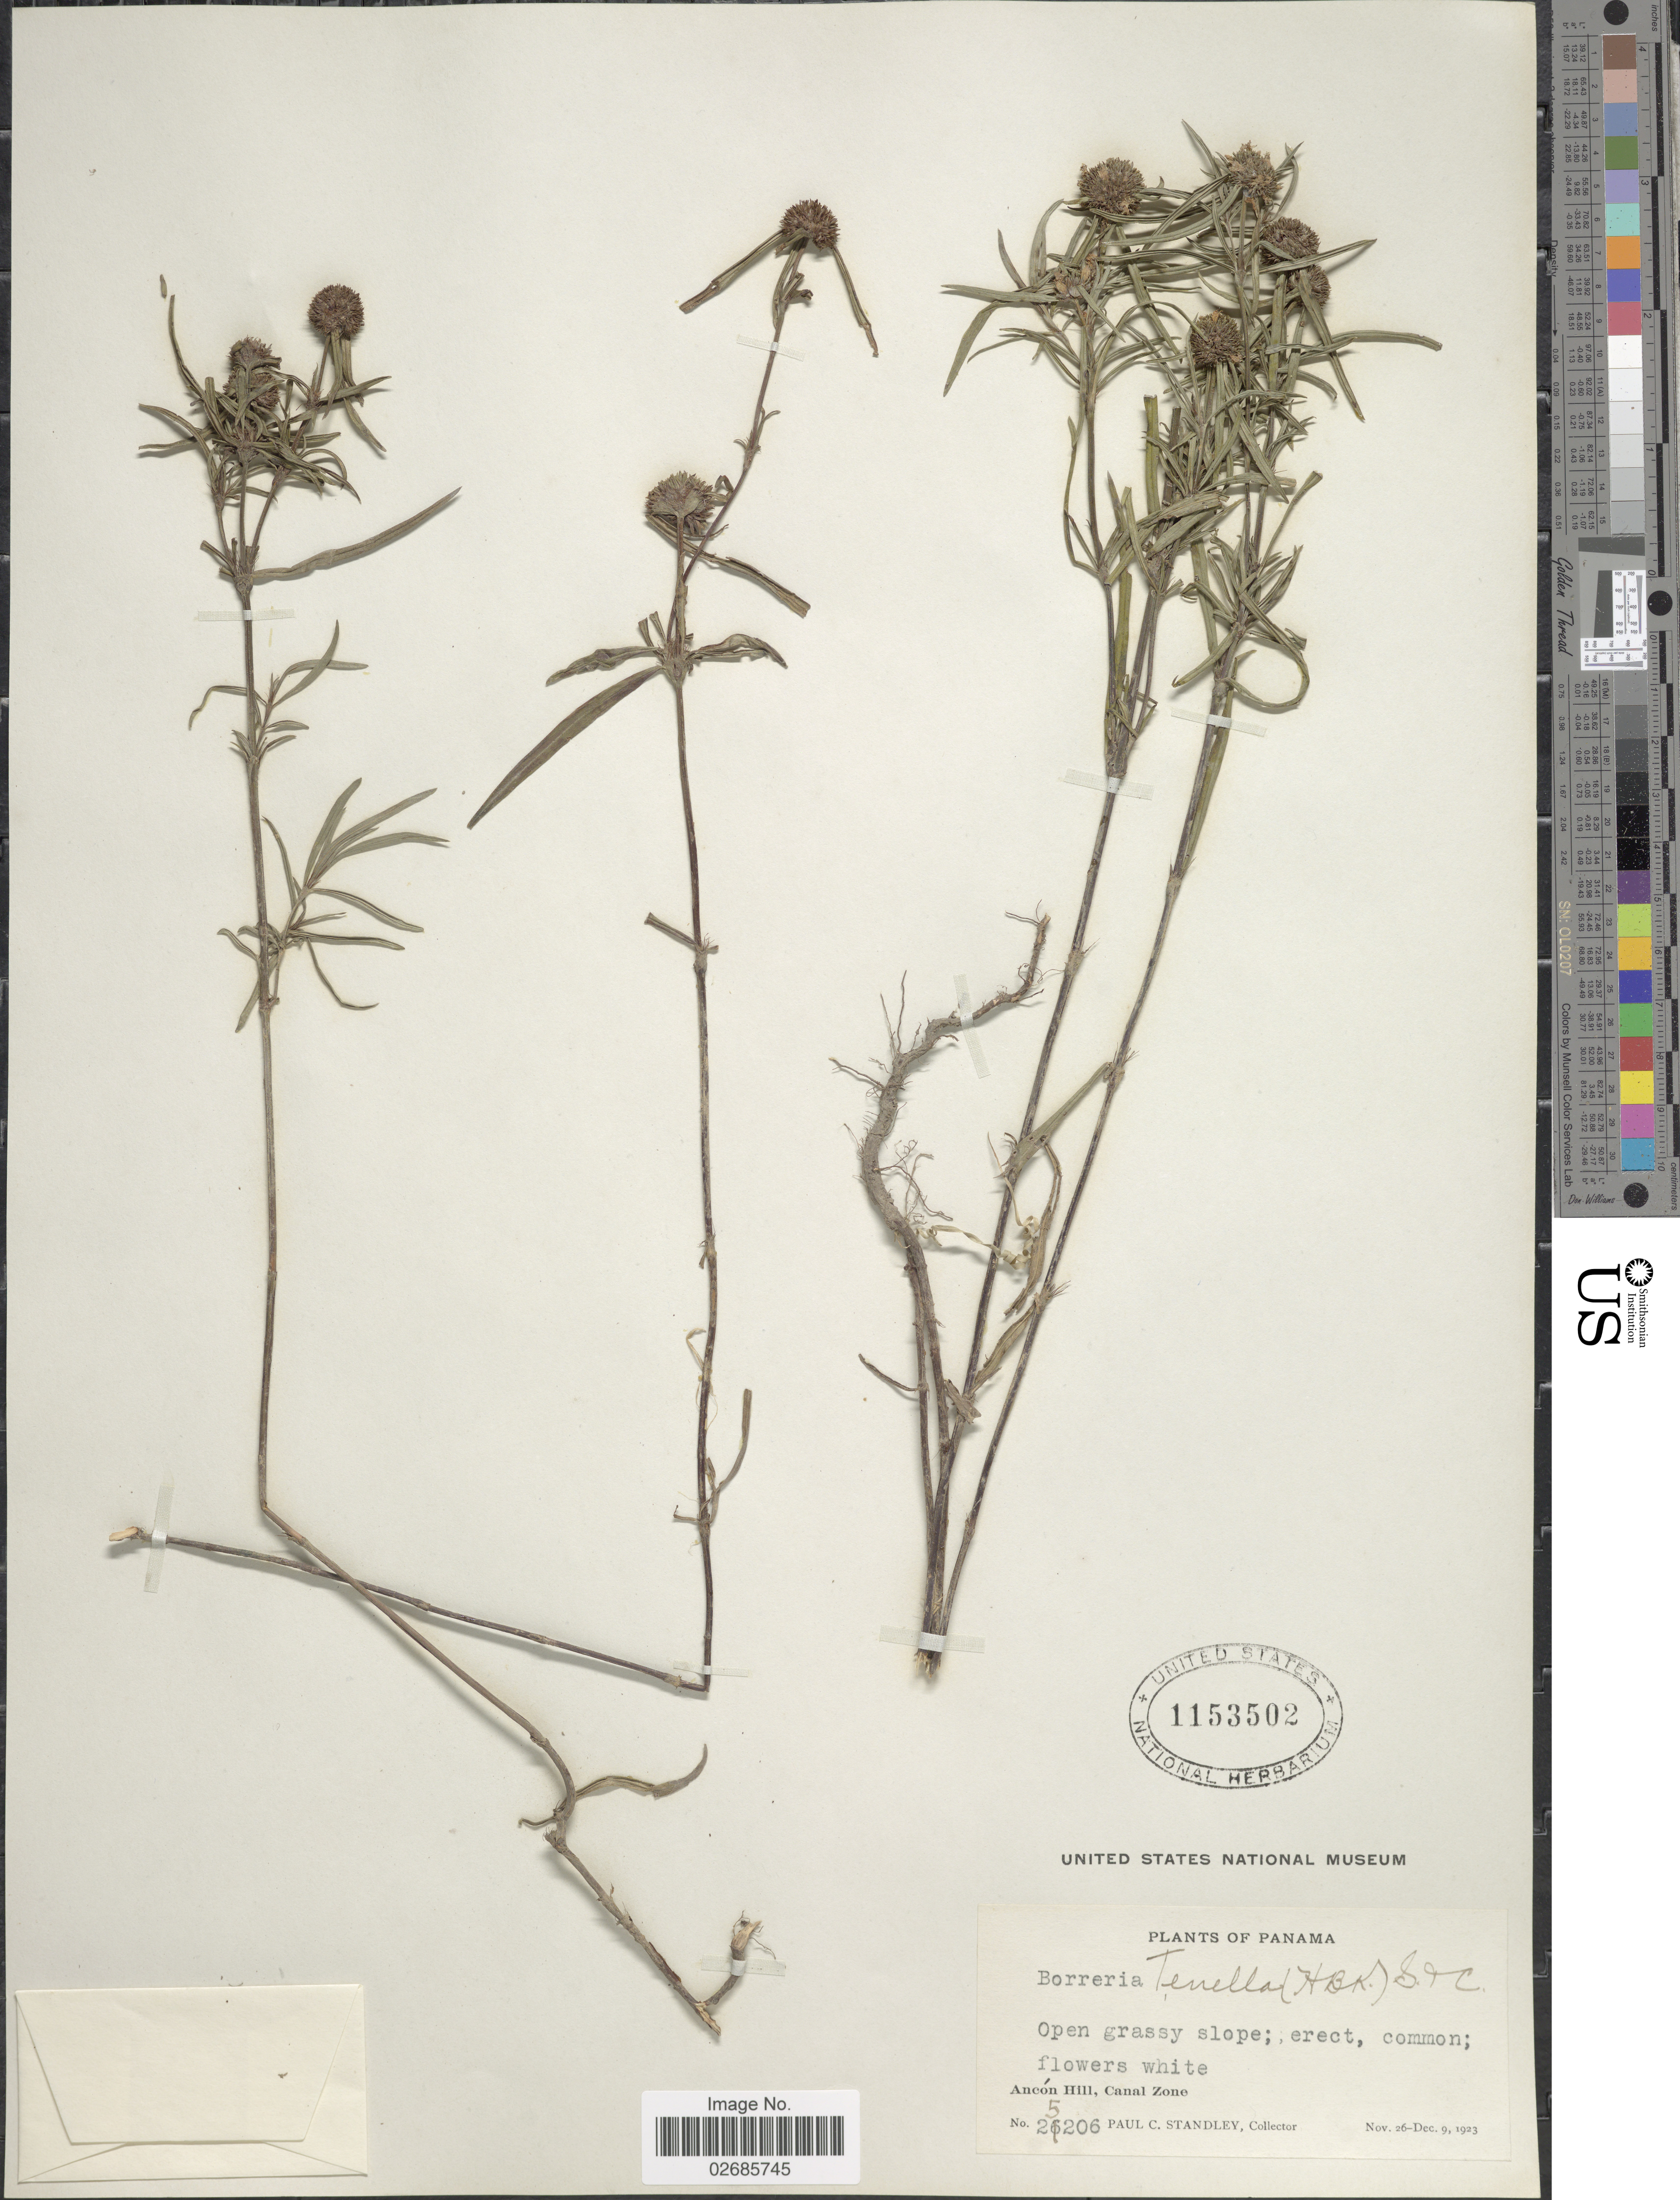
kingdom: Plantae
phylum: Tracheophyta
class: Magnoliopsida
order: Gentianales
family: Rubiaceae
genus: Borreria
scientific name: Borreria suaveolens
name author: G. Mey.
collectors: P. C. Standley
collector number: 25206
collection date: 1923-11-26/1923-12-09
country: Panama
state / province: Colón / Panamá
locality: Open grassy slope; Ancón Hill, Canal Zone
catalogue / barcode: US 1153502